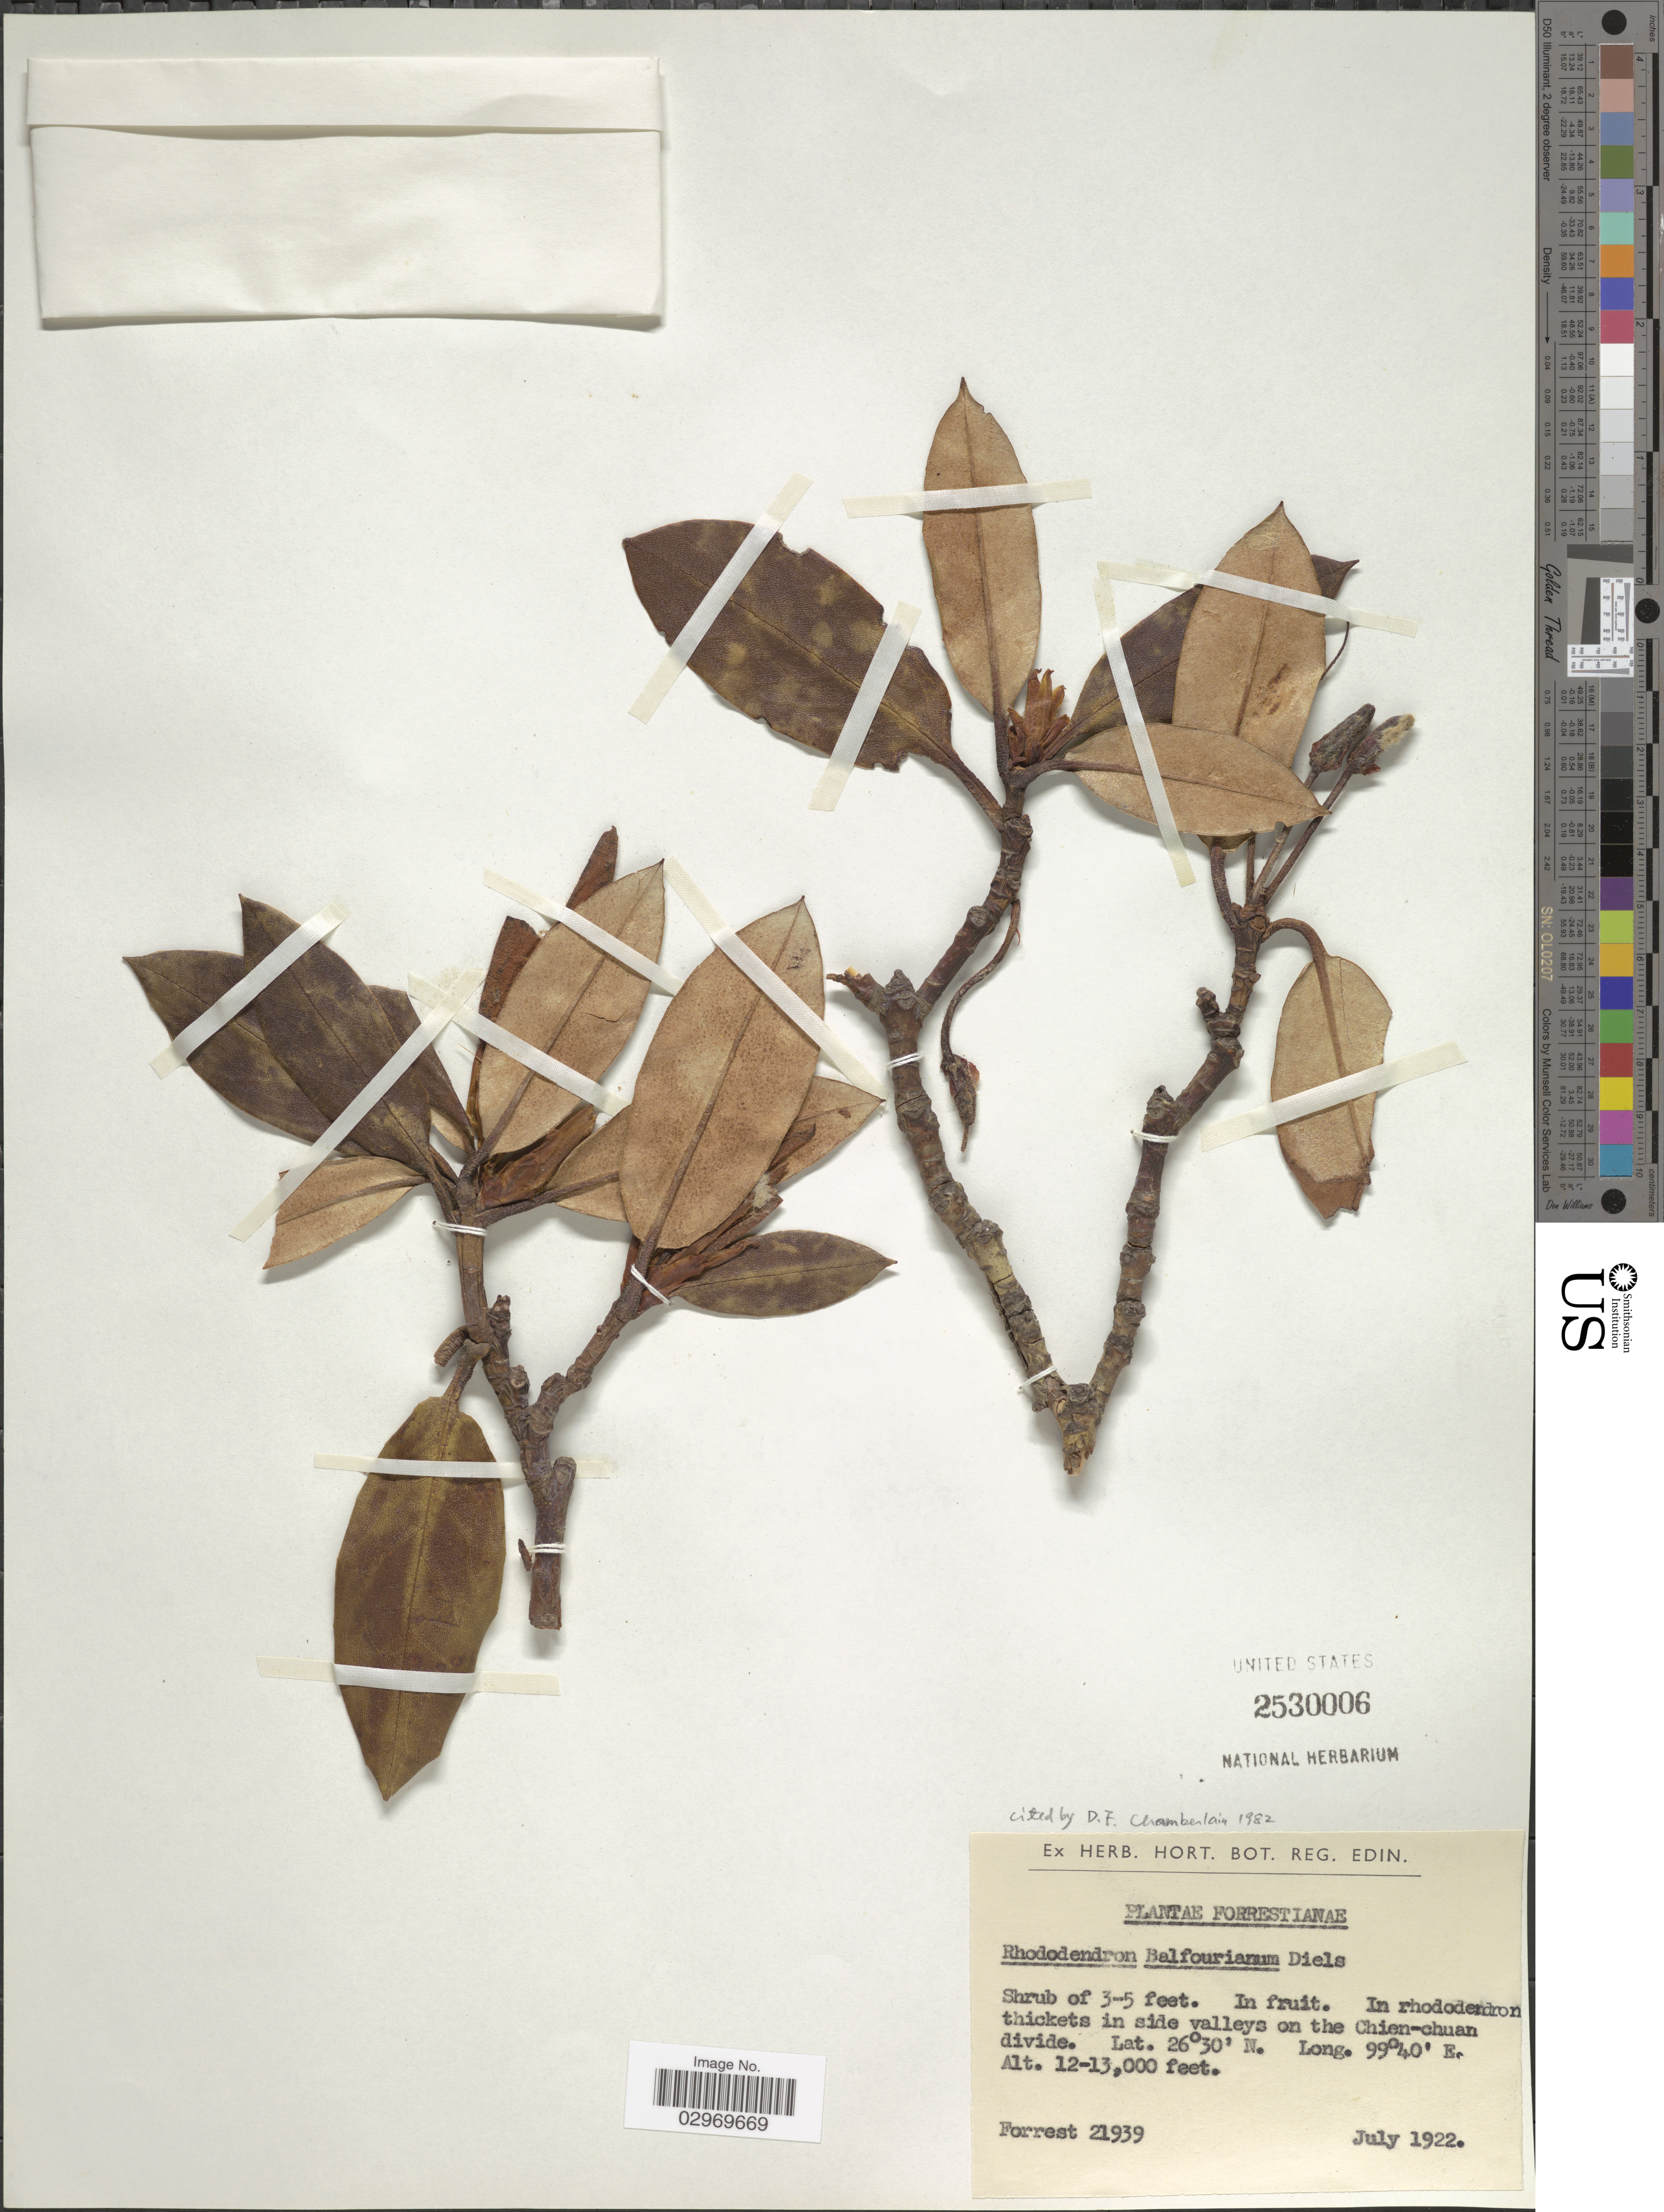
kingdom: Plantae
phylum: Tracheophyta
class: Magnoliopsida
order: Ericales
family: Ericaceae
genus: Rhododendron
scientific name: Rhododendron balfourianum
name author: Diels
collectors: -. Forrest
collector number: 21939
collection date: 1922-07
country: China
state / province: Yunnan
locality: In side valleys on the Chien-chuan divide.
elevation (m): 3658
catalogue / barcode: US 2530006